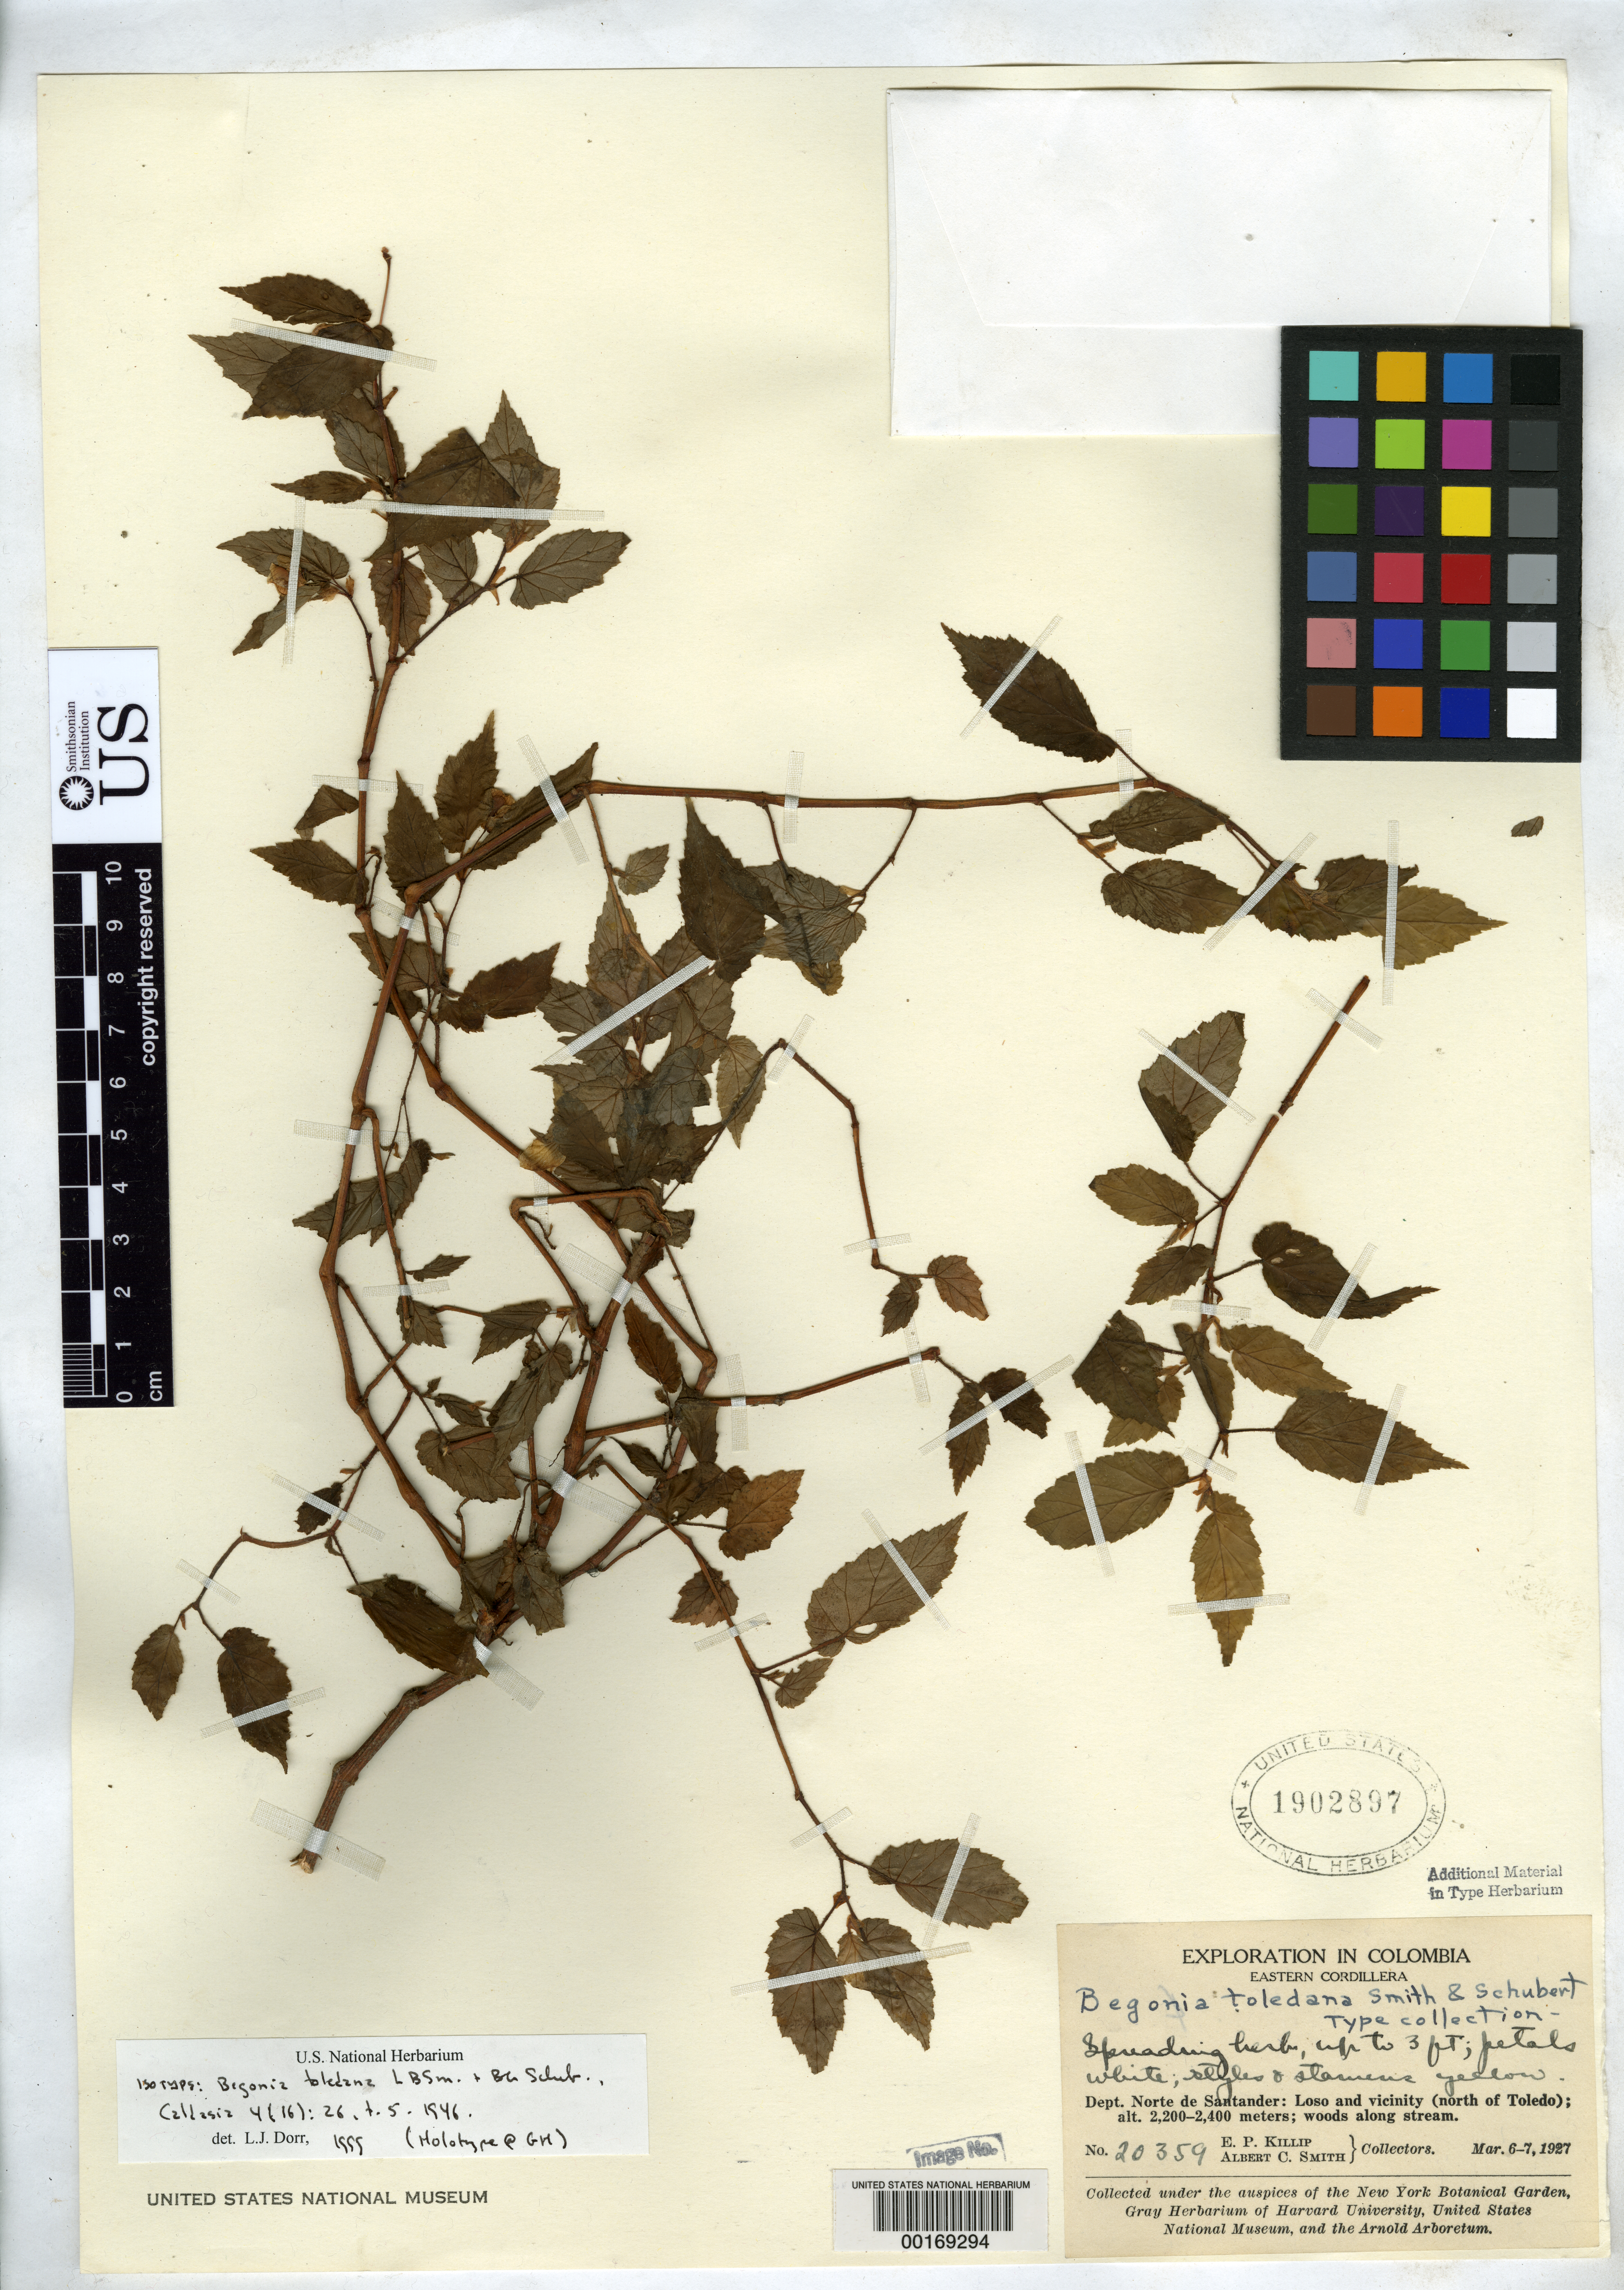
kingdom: Plantae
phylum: Tracheophyta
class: Magnoliopsida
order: Cucurbitales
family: Begoniaceae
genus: Begonia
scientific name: Begonia toledana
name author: L.B. Sm. & B.G. Schub.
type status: Isotype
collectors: E. P. Killip & A. C. Smith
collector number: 20359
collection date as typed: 06 Mar 1927 to 07 Mar 1927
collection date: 1927-03-06/1927-03-07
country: Colombia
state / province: Norte de Santander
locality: Loso & vicinity, N of Toledo.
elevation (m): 2200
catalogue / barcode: US 1902897